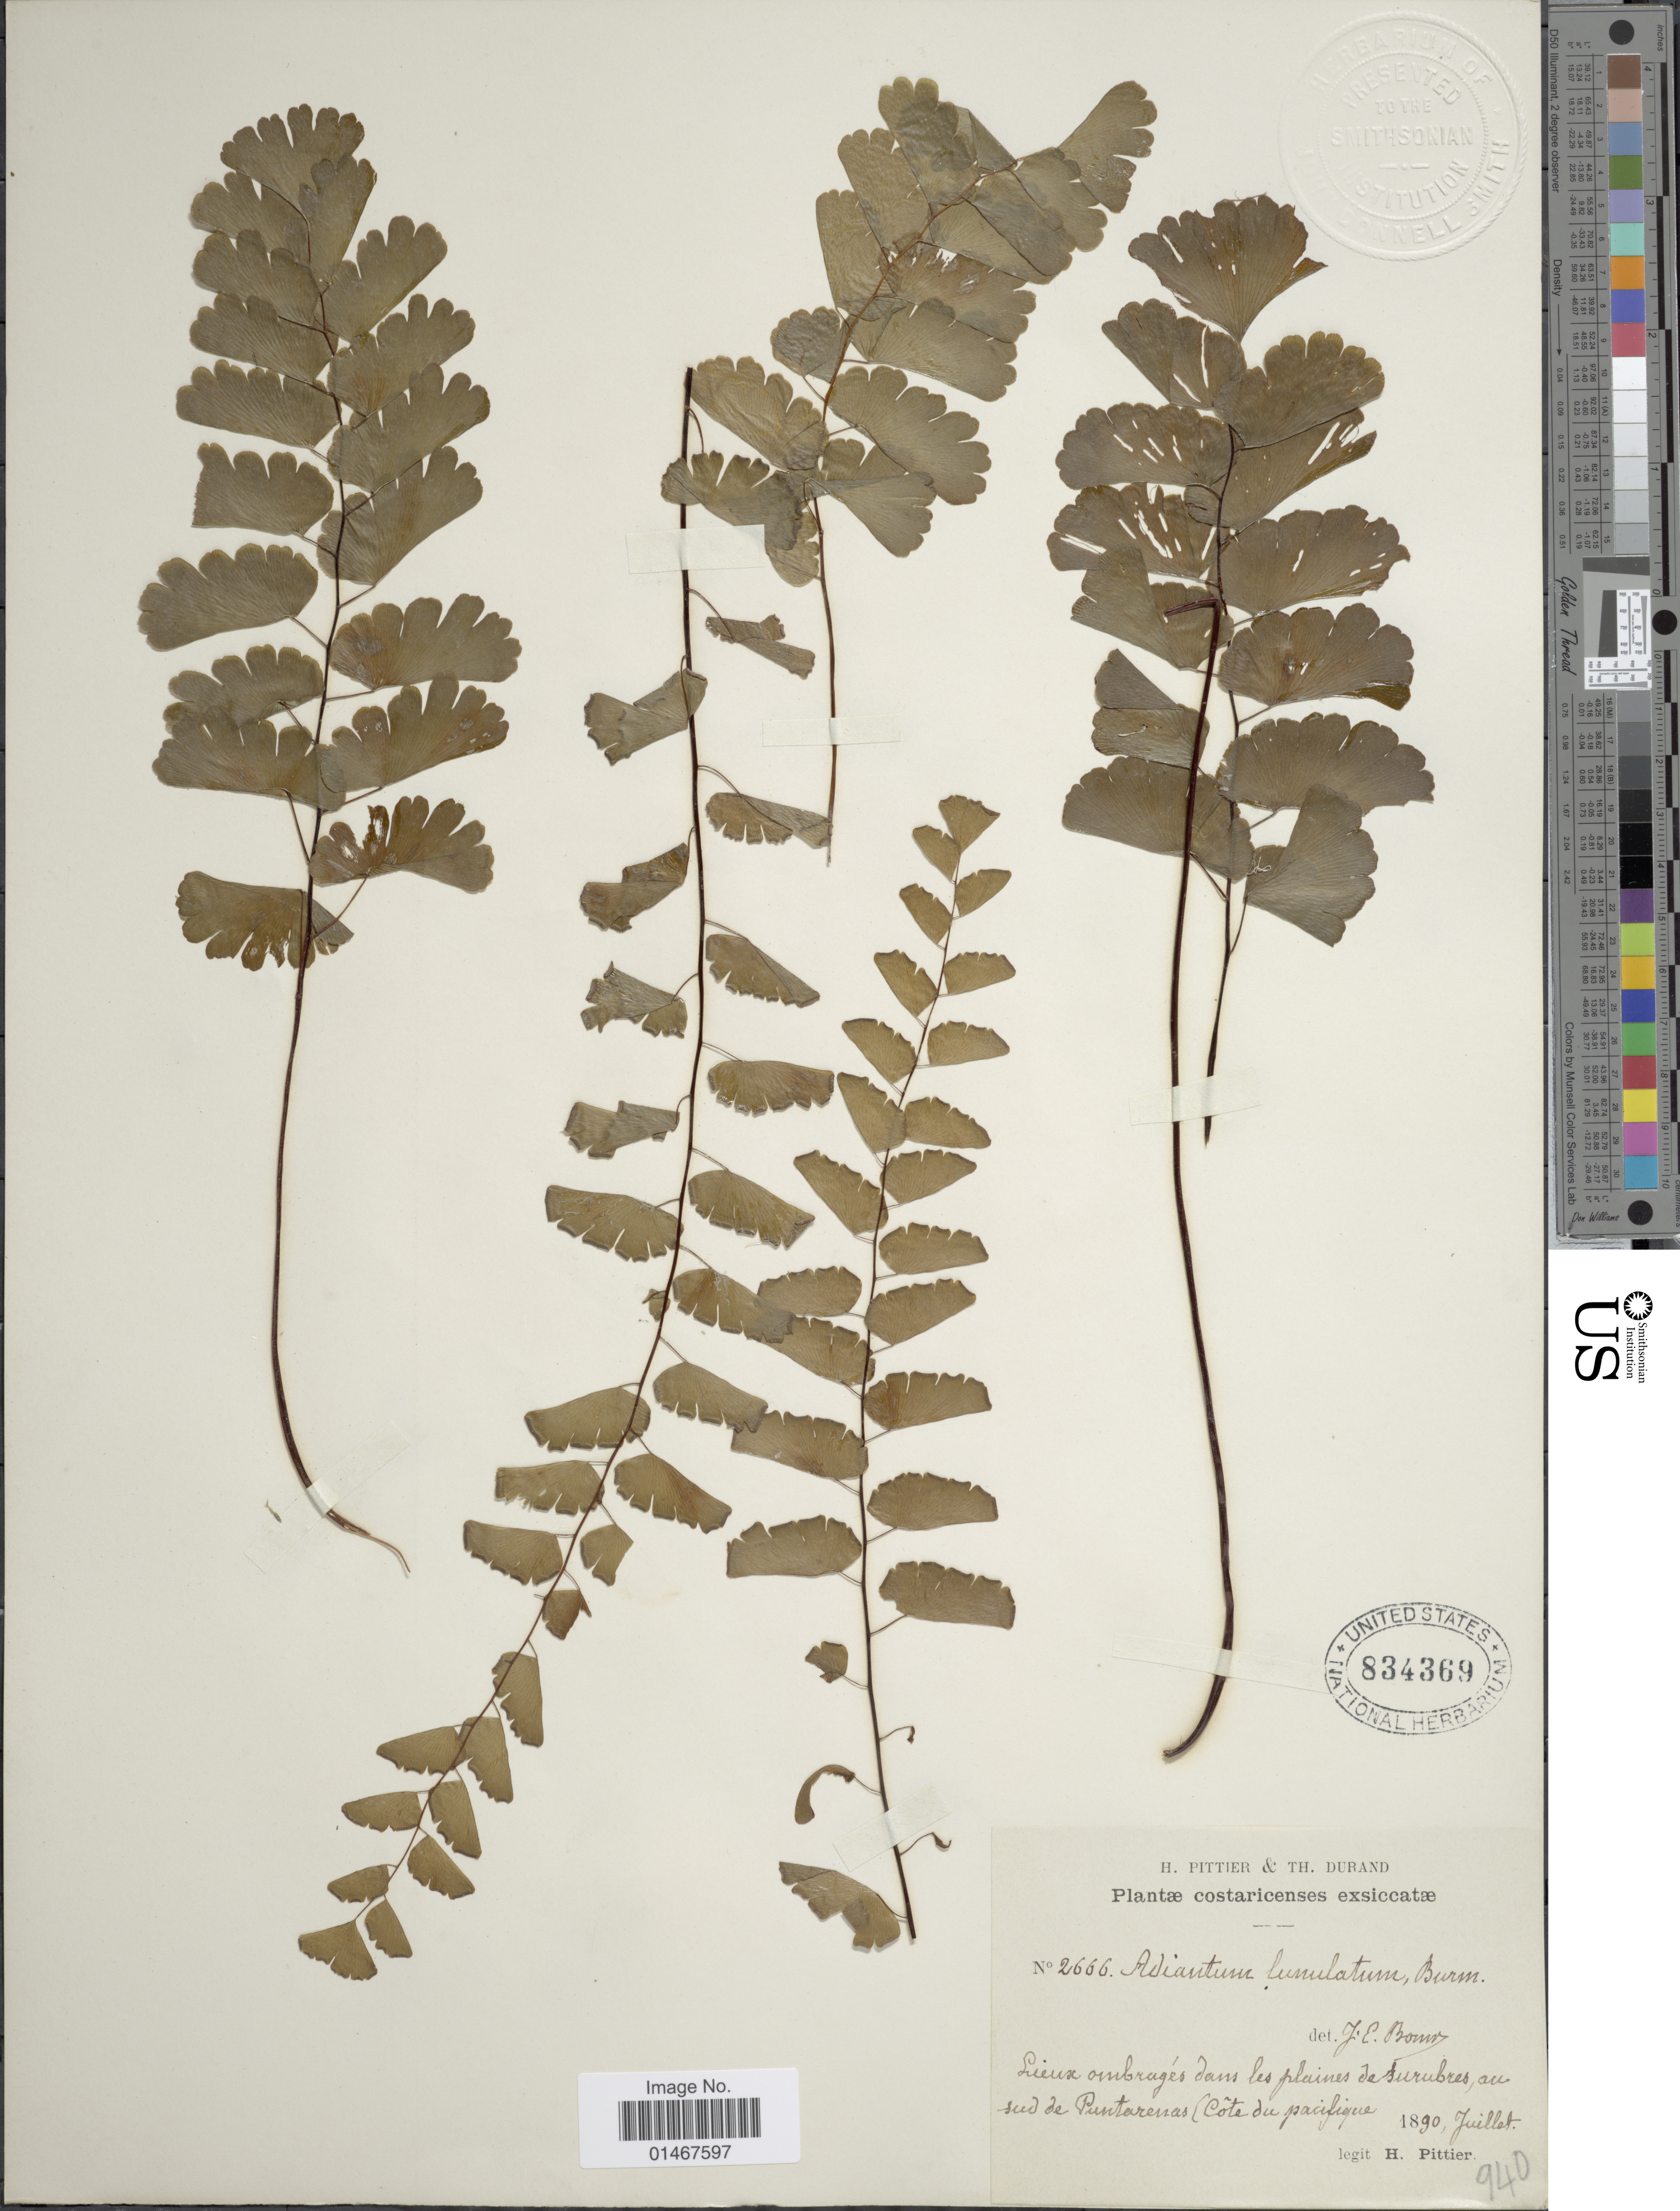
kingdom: Plantae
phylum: Tracheophyta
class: Polypodiopsida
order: Polypodiales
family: Pteridaceae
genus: Adiantum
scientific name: Adiantum philippense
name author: L.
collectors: H. F. Pittier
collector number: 2666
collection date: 1890-07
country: Costa Rica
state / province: Puntarenas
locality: Plantae costaricenses. Au sud de Puntarenas (Cote du pacifique).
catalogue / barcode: US 834369